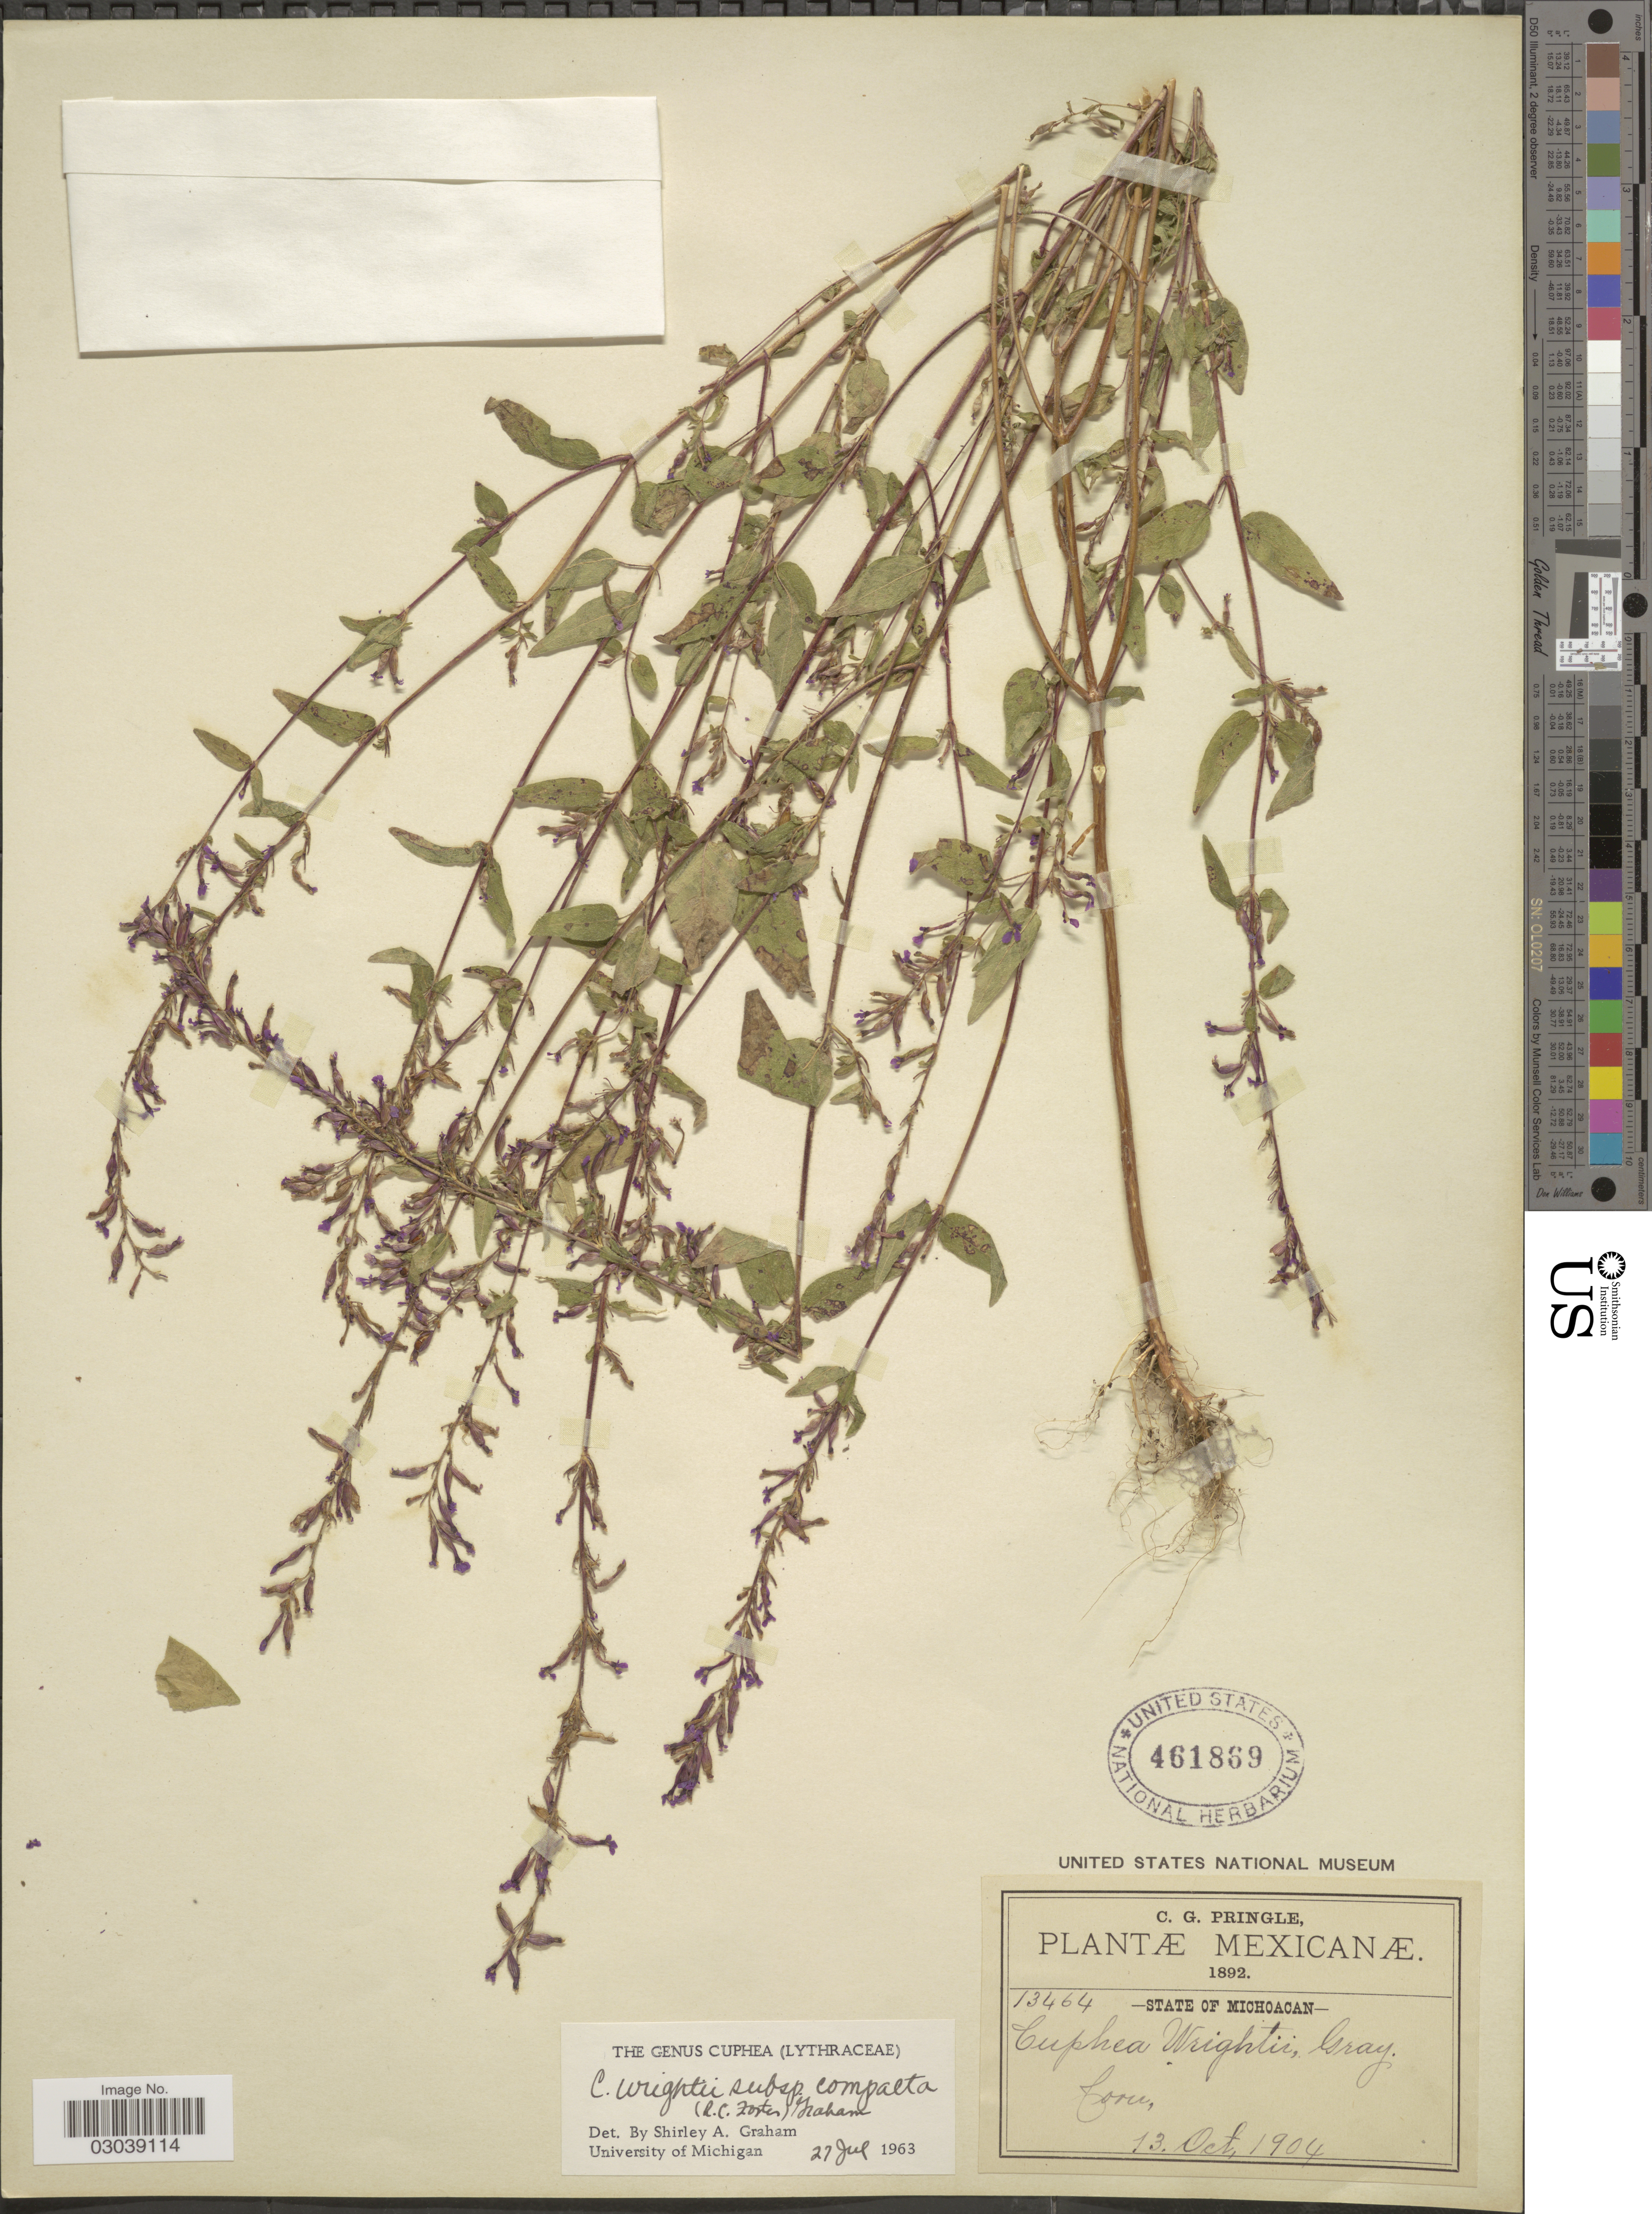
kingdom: Plantae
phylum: Tracheophyta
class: Magnoliopsida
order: Myrtales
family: Lythraceae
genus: Cuphea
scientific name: Cuphea wrightii subsp. compacta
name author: R.C. Foster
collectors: C. G. Pringle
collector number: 13464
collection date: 1904-10-13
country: Mexico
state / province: Michoacán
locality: Coru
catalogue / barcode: US 461869